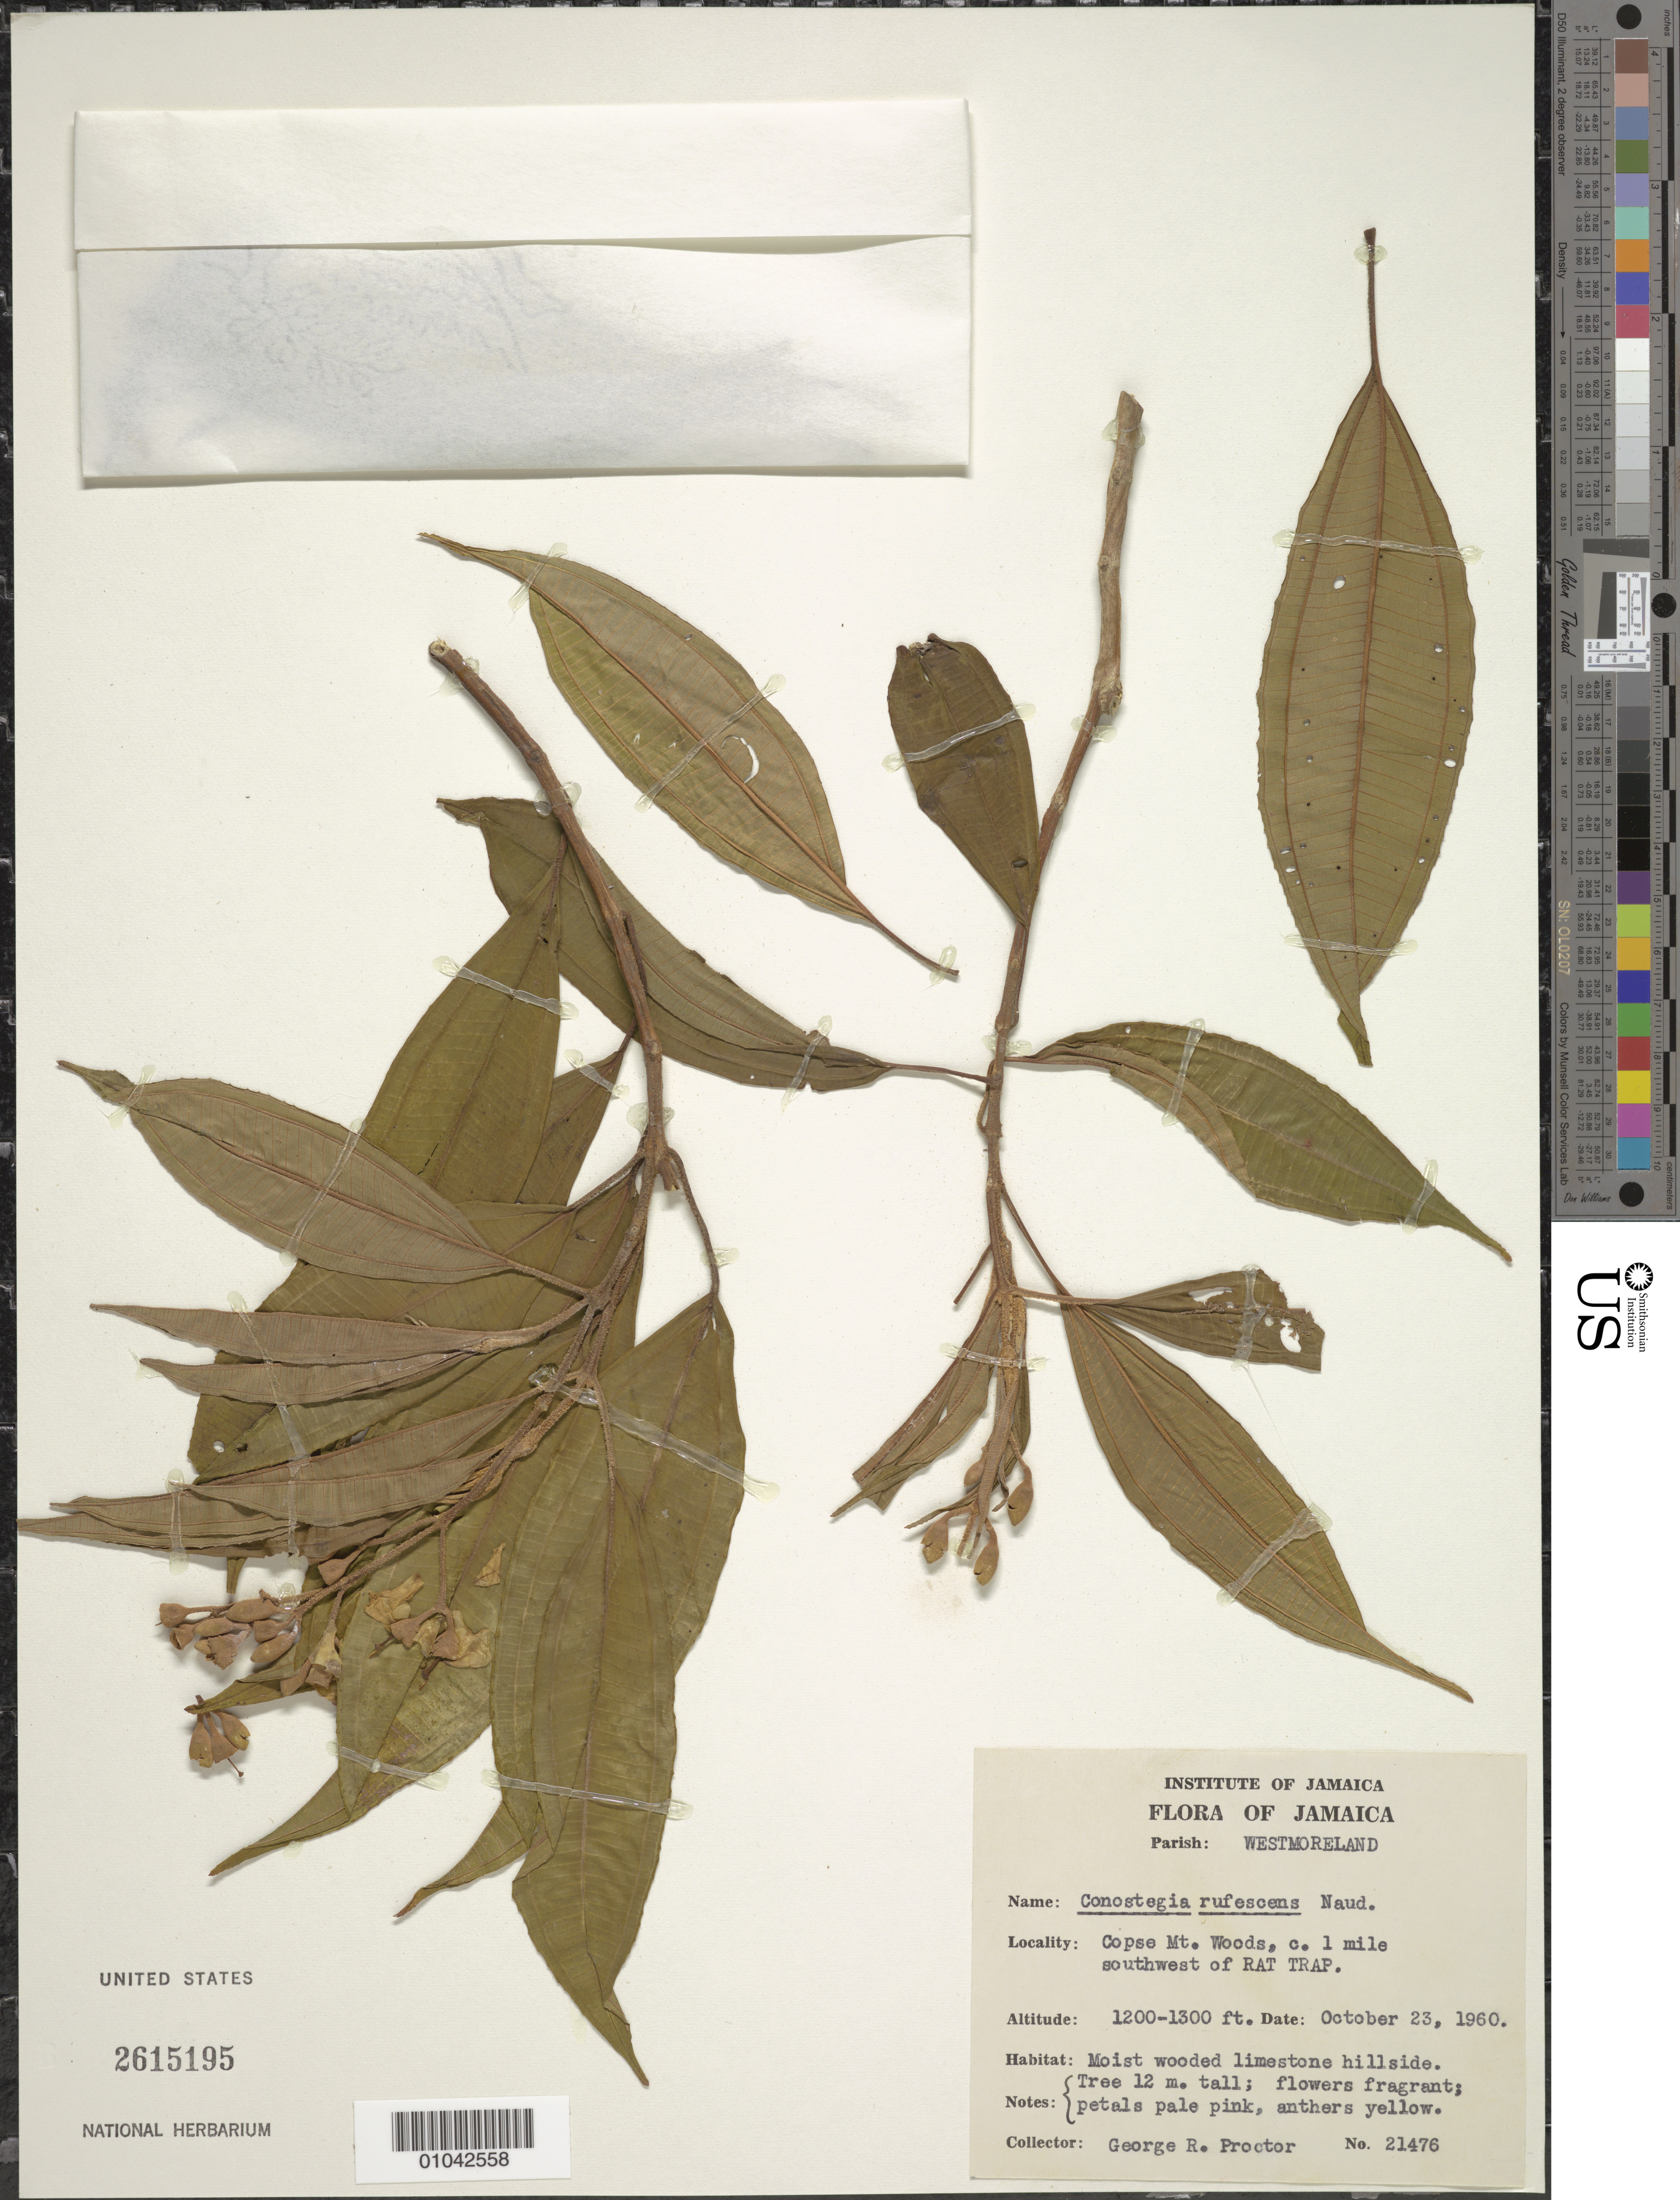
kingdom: Plantae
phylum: Tracheophyta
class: Magnoliopsida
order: Myrtales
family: Melastomataceae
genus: Conostegia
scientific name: Conostegia rufescens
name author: Naudin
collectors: G. R. Proctor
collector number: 21476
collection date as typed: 23 Oct 1960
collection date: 1960-10-23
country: Jamaica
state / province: Westmoreland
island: Jamaica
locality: Copse Mt. Woods, ca. 1 mile southwest of Rat Trap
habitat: Moist wooded limestone hillside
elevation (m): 366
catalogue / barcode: US 2615195